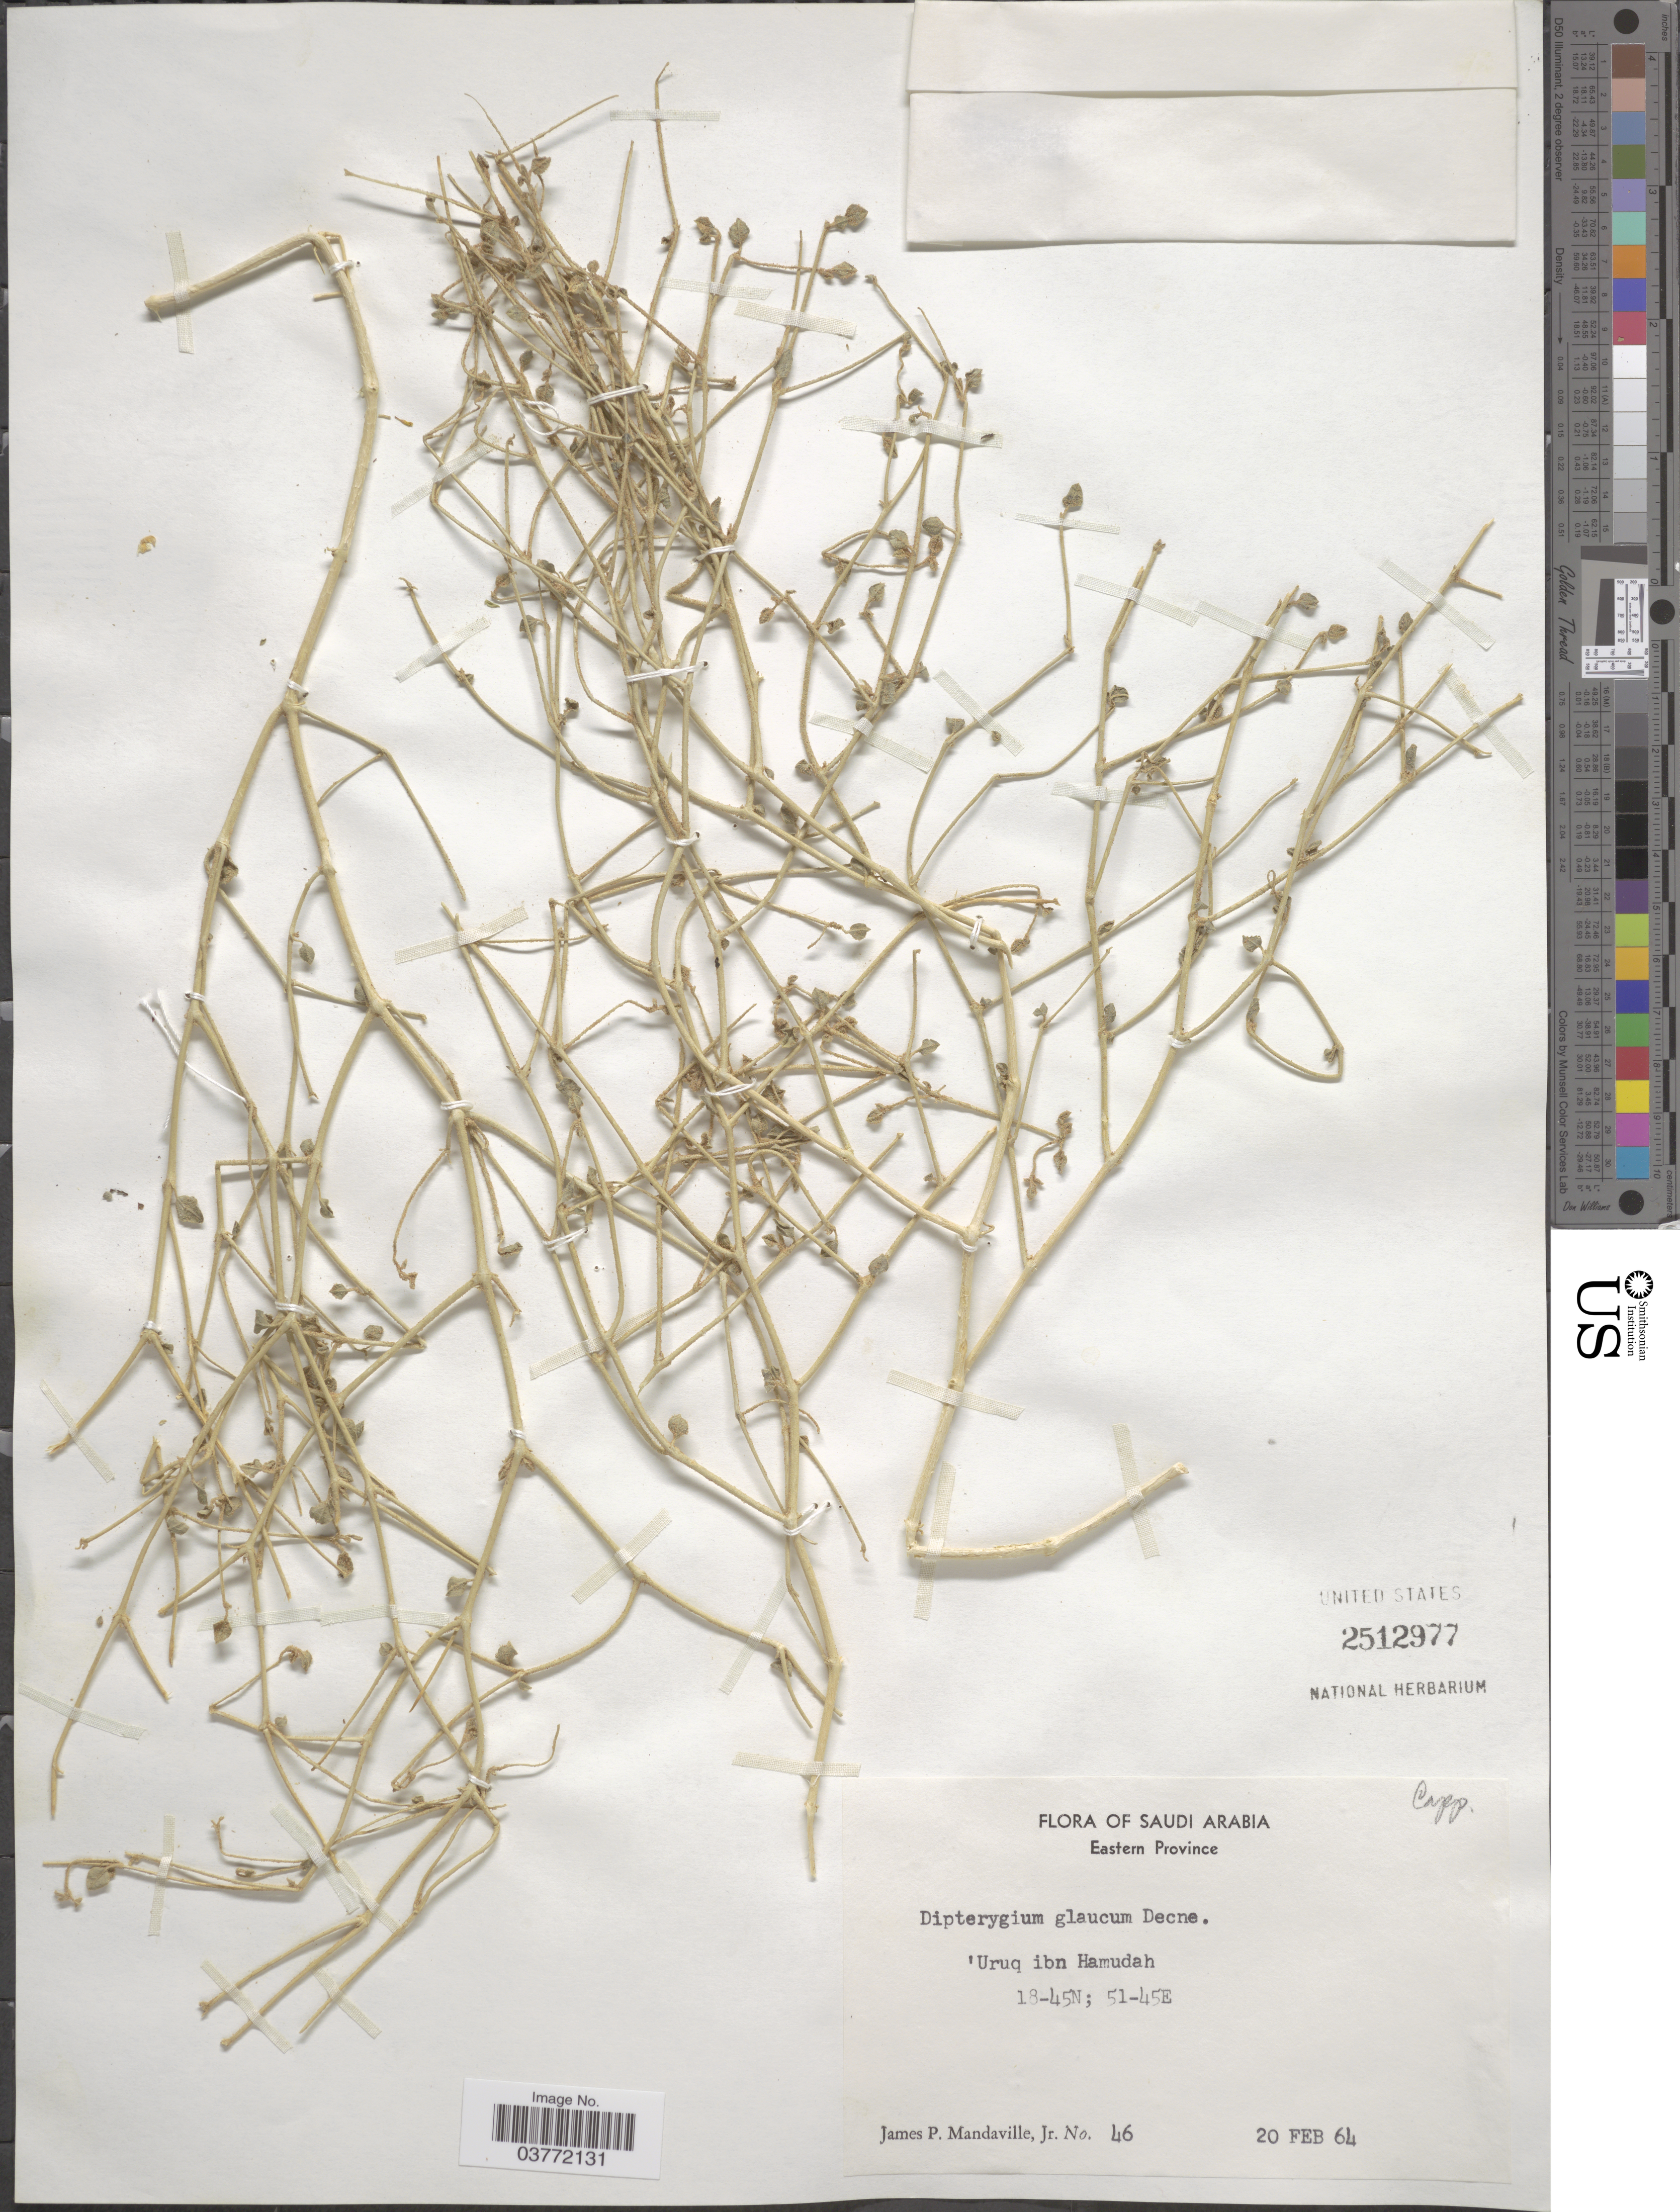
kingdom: Plantae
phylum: Tracheophyta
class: Magnoliopsida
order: Brassicales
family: Cleomaceae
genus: Dipterygium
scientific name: Dipterygium glaucum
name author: Decne.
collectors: J. Mandaville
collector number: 46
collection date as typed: Transcribed d/m/y: 20/2/64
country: Saudi Arabia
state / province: Ash Sharqiyah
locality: Eastern Province. 'Uruq ibn Hamudah.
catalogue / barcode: US 2512977